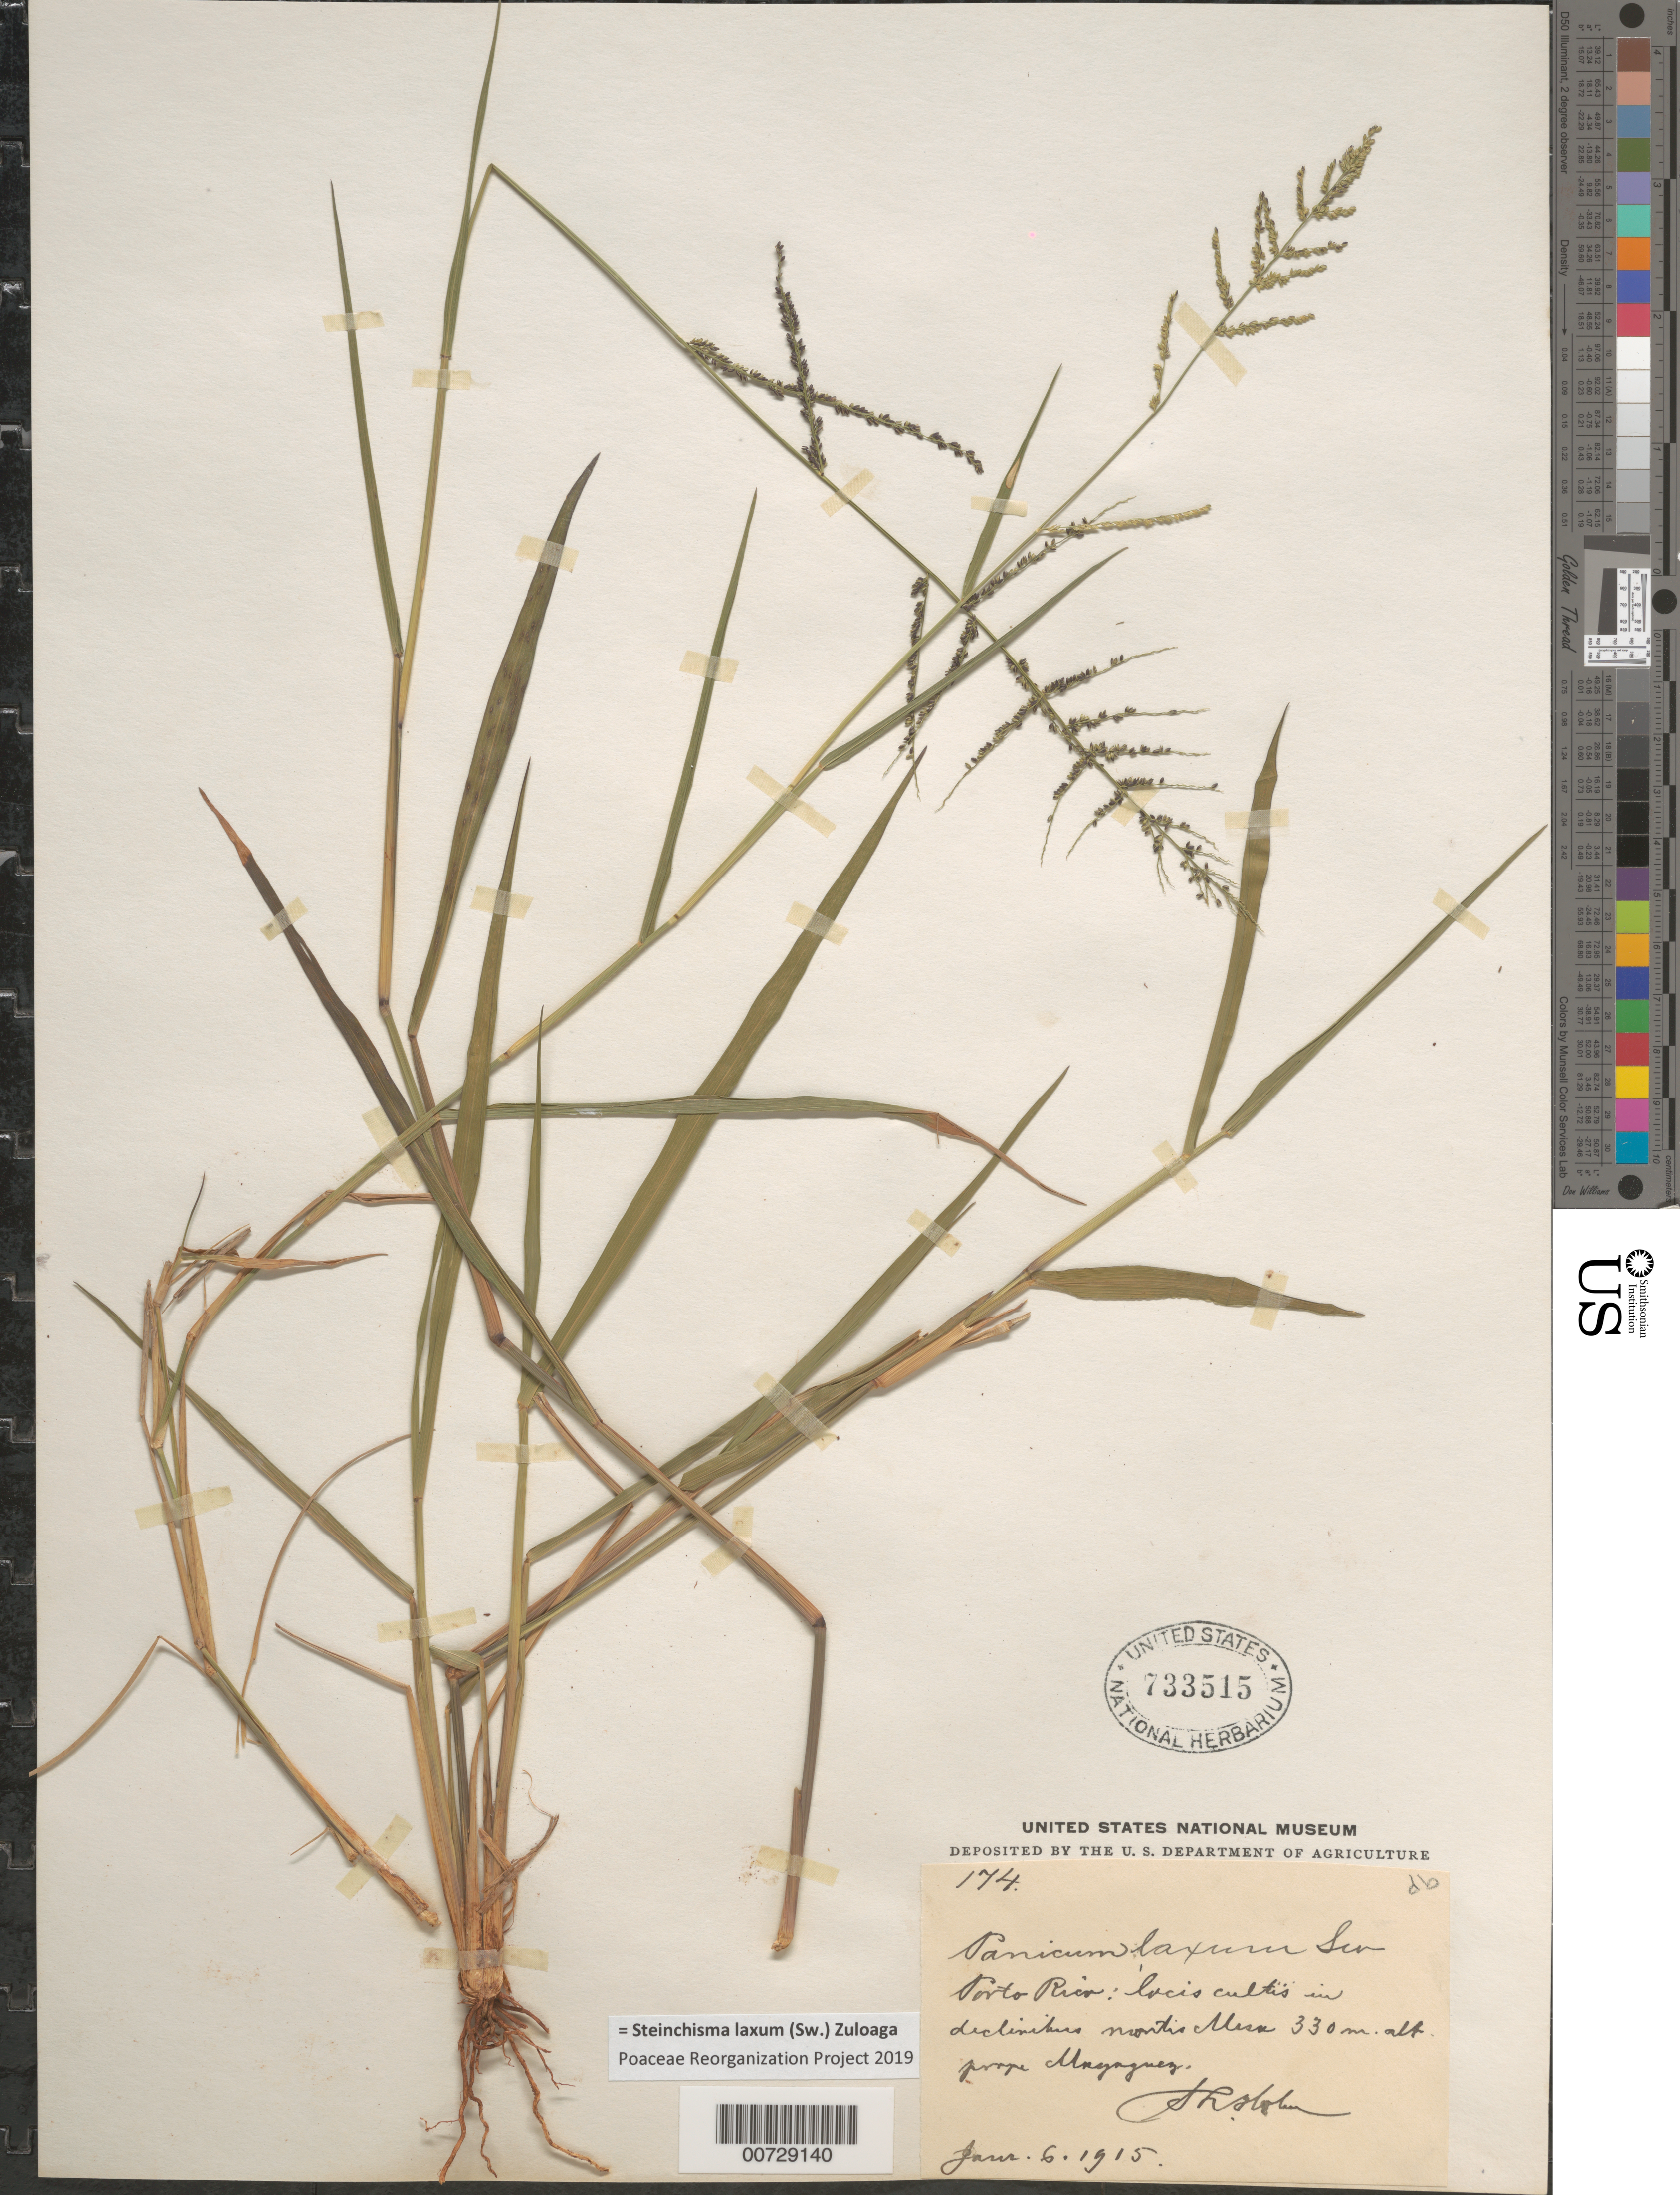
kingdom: Plantae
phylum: Tracheophyta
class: Liliopsida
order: Poales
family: Poaceae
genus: Steinchisma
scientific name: Steinchisma laxum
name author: (Sw.) Zuloaga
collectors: H. T. Holm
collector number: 174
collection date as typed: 06 Jan 1915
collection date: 1915-01-06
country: Puerto Rico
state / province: Mayagüez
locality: Montis Mesa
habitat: Locis cultis in declivibus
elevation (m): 330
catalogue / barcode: US 733515